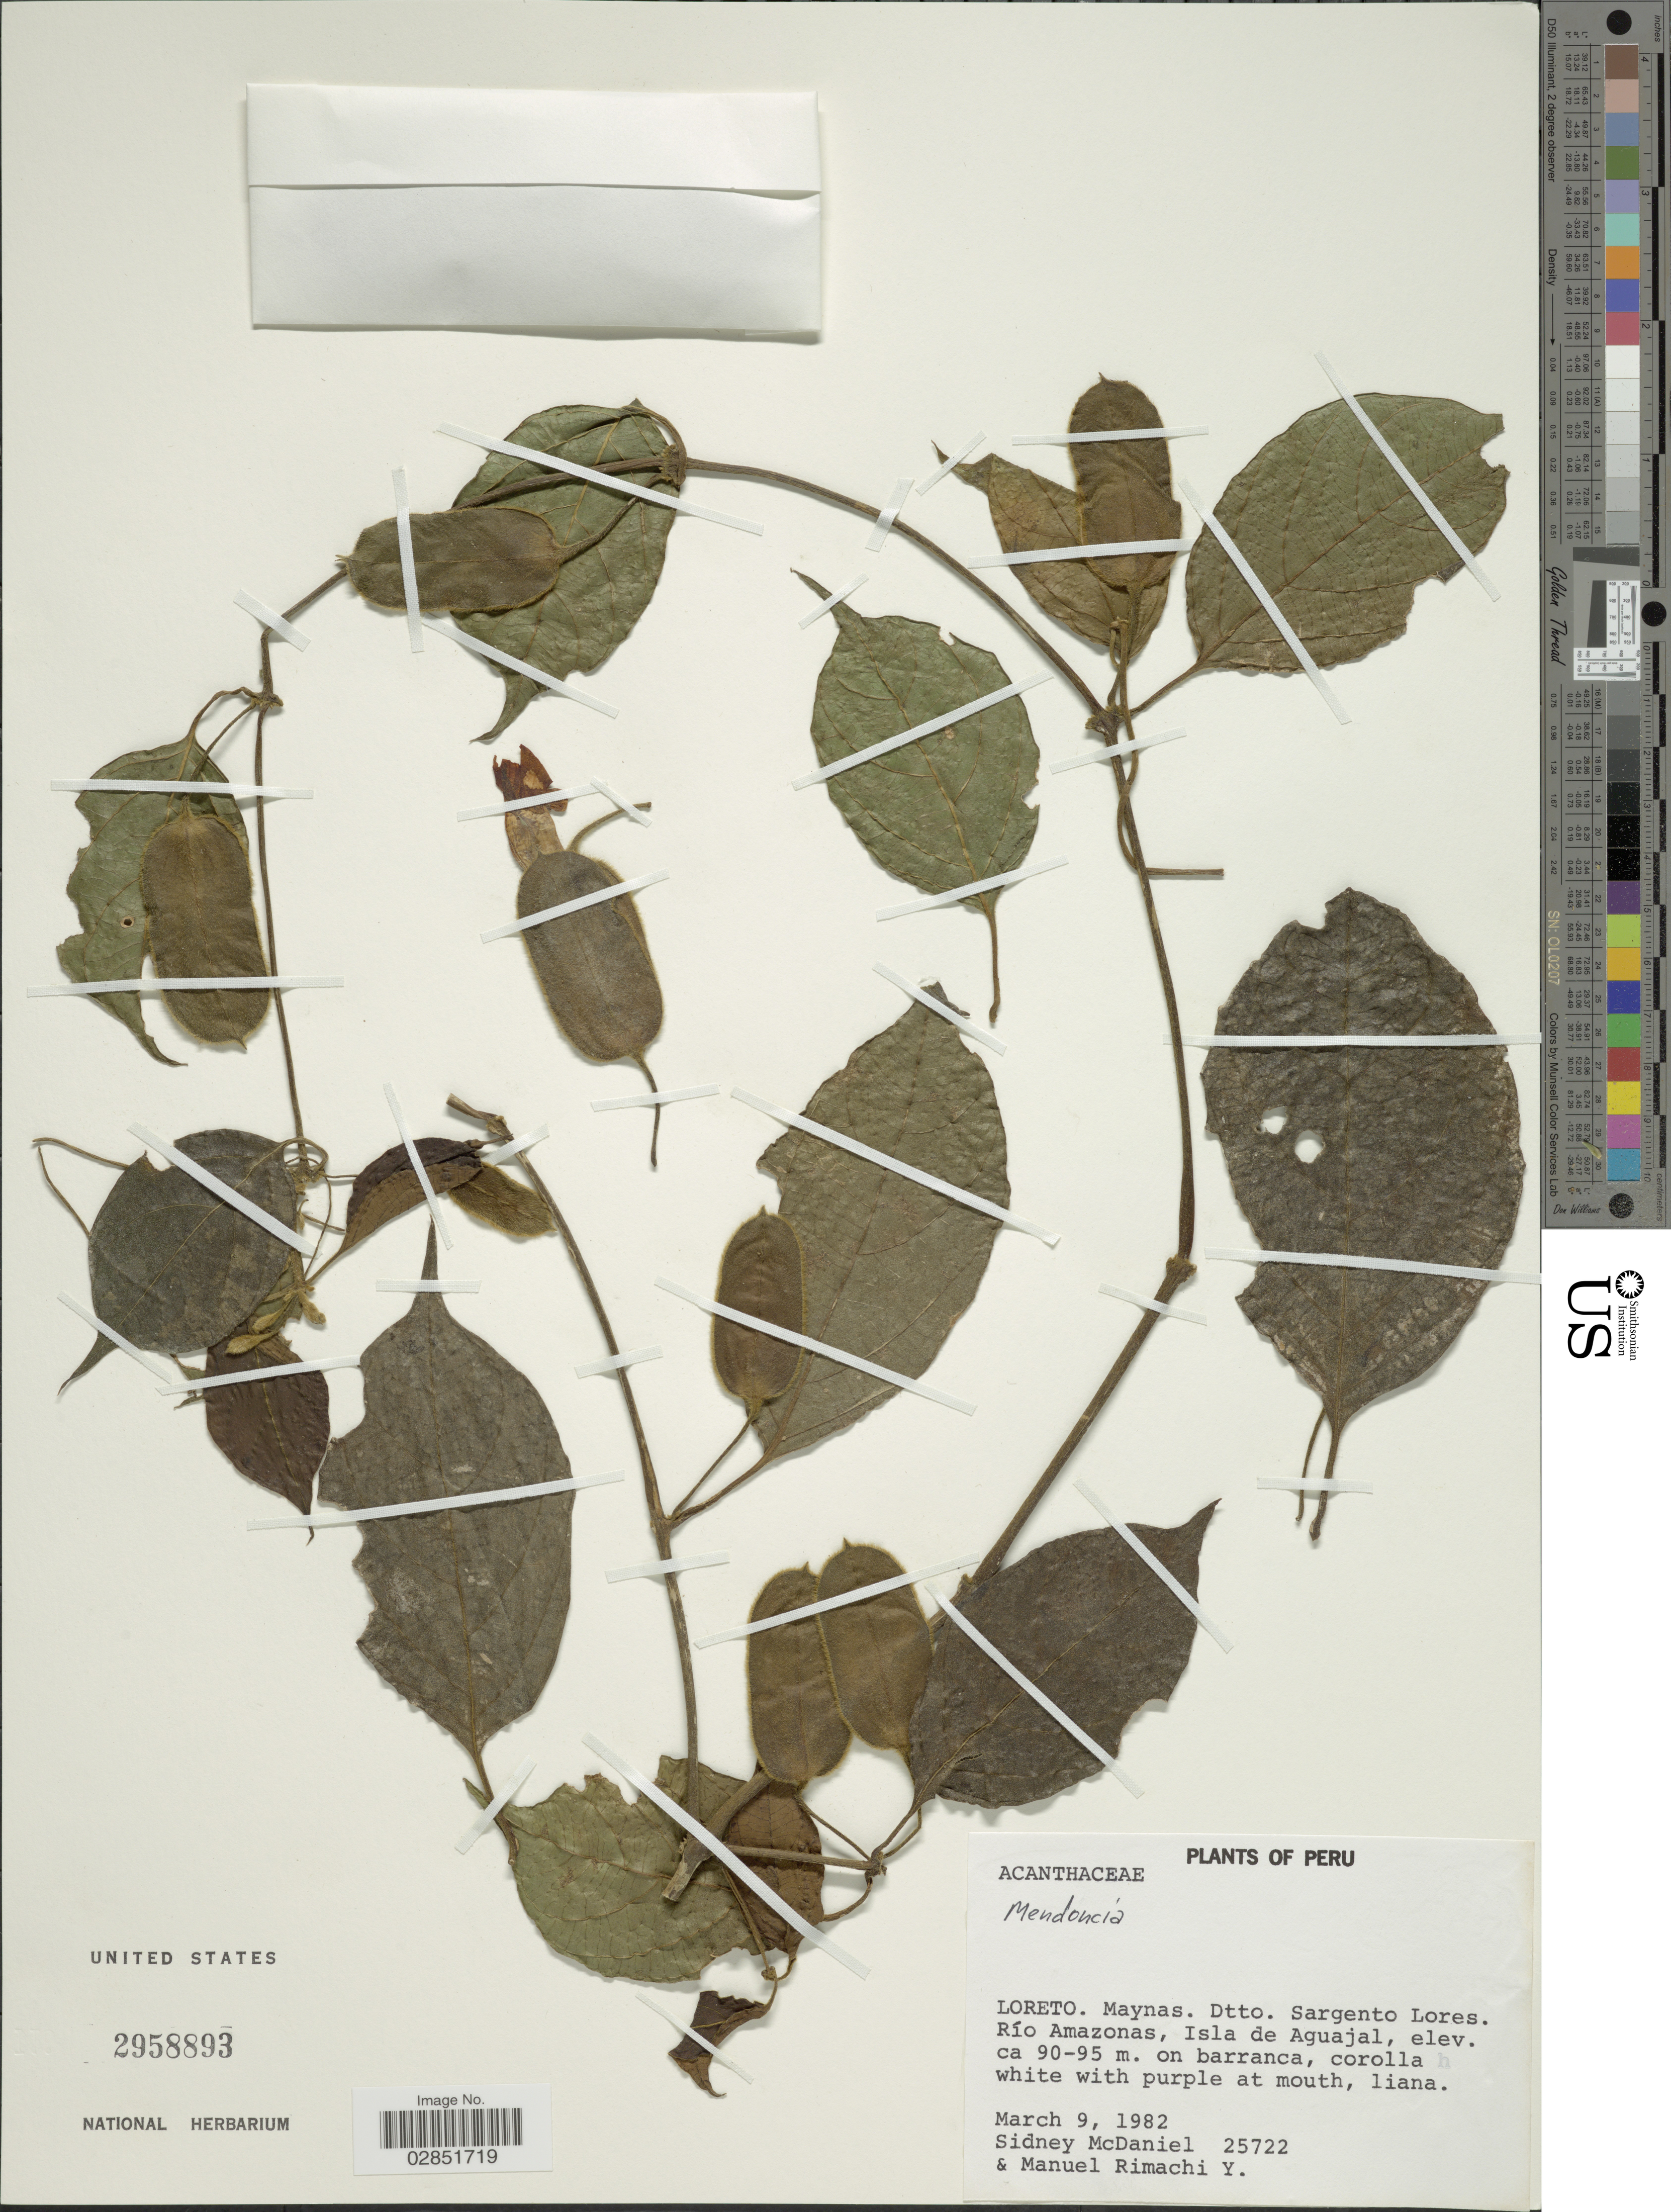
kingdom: Plantae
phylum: Tracheophyta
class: Magnoliopsida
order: Lamiales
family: Acanthaceae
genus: Mendoncia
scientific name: Mendoncia sp.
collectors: S. McDaniel & M. Rimachi Y.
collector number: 25722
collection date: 1982-03-09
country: Peru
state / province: Loreto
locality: Maynas. Dtto. Sargento Lores. Río Amazonas, Isla de Aguajal.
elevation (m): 90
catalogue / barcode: US 2958893